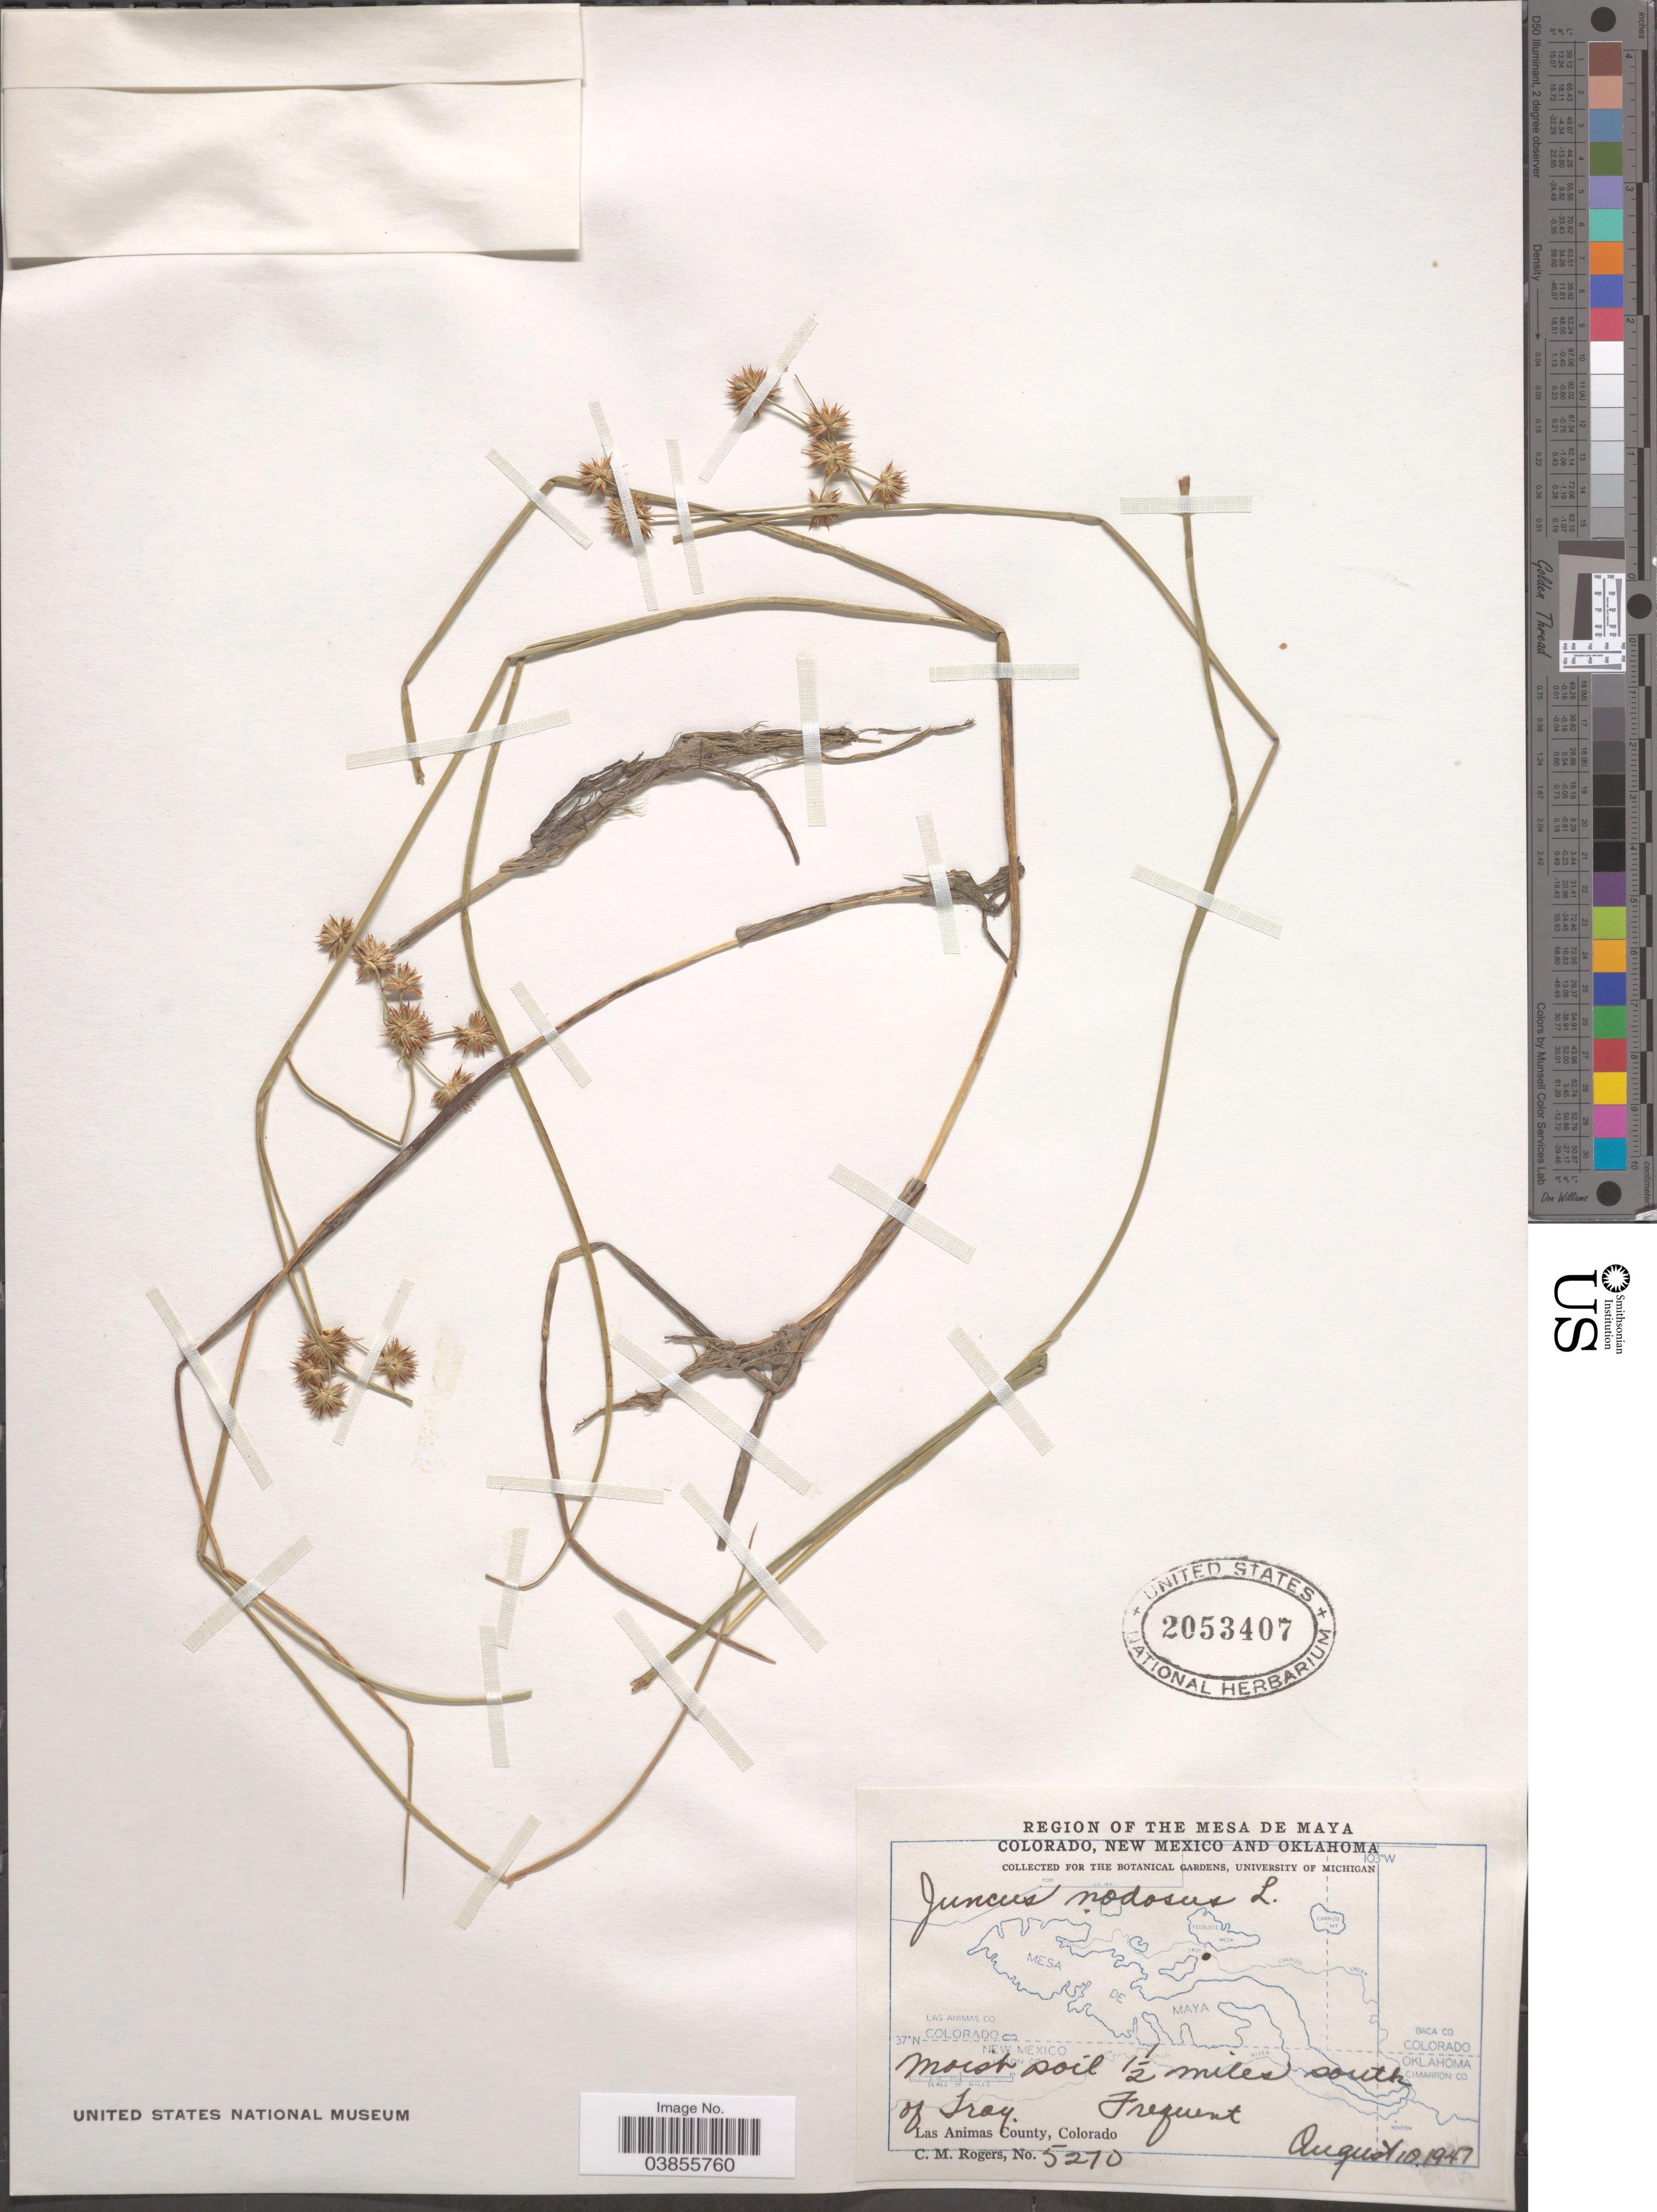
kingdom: Plantae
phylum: Tracheophyta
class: Liliopsida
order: Poales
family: Juncaceae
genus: Juncus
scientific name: Juncus nodosus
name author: L.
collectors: C. M. Rogers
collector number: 5270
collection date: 1947-08-10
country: United States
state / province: Colorado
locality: The Mesa de Maya. Moist soil 1½ miles south of Troy. Las Animas County.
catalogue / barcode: US 2053407